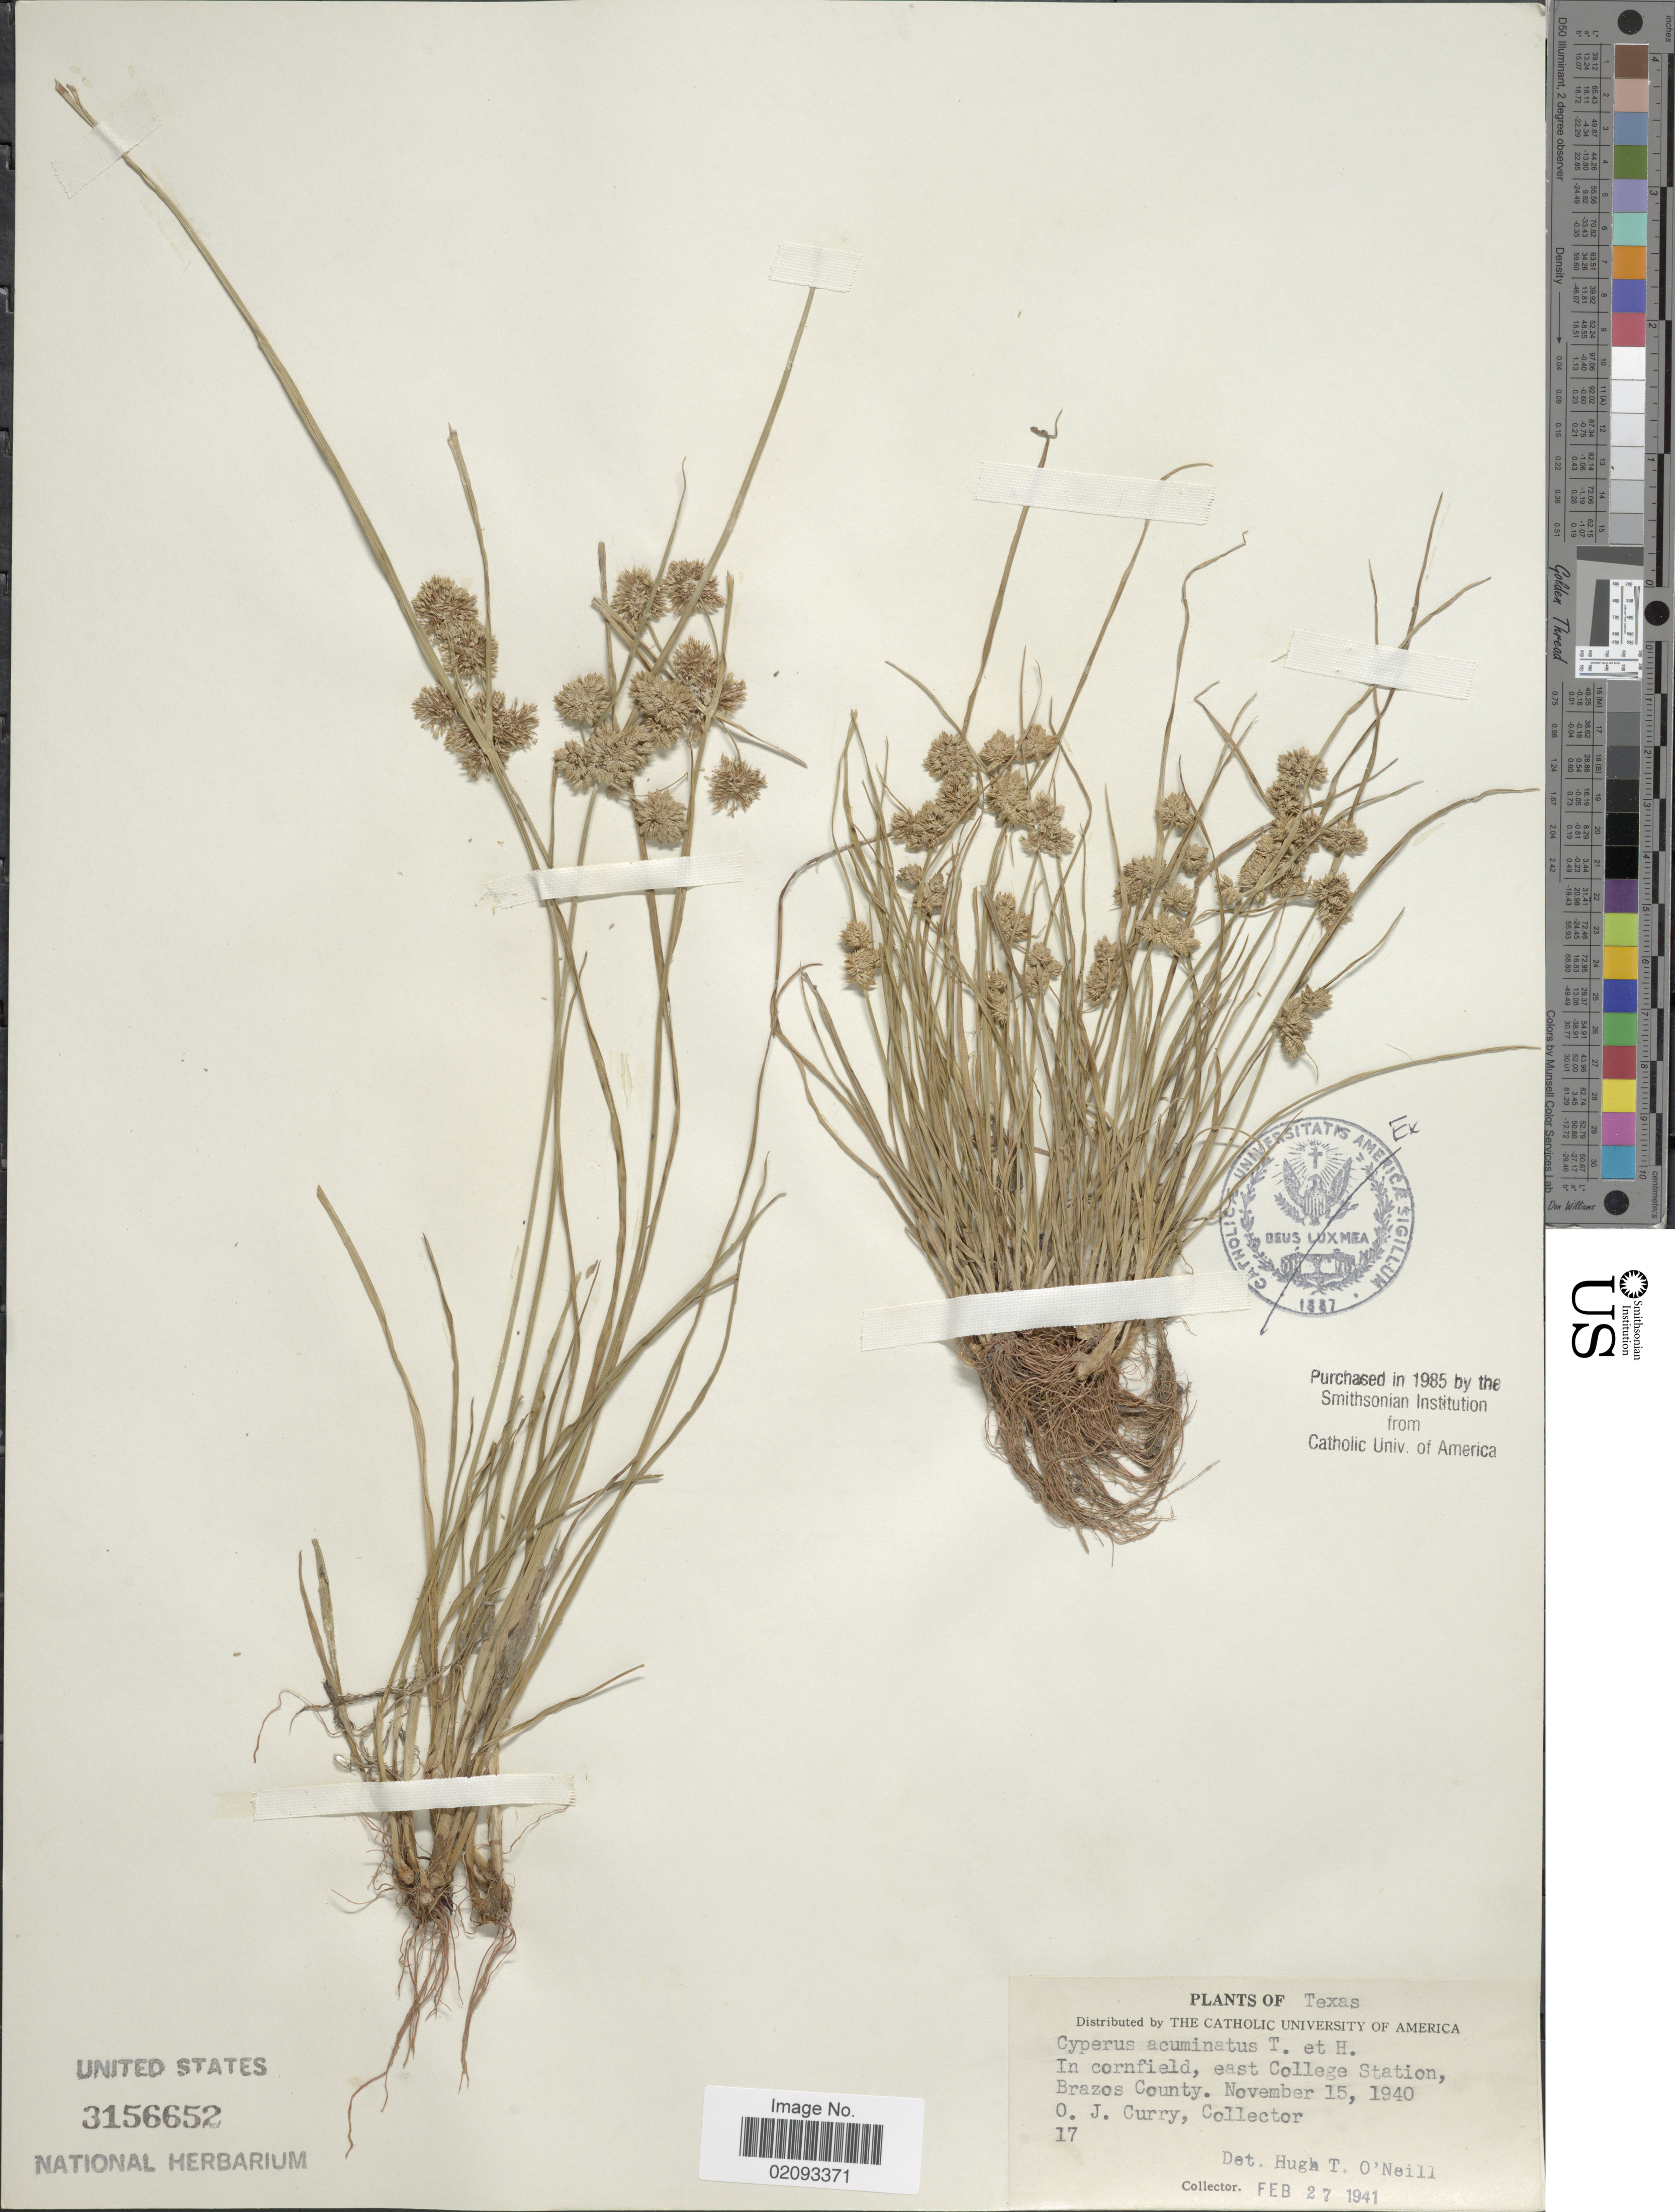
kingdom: Plantae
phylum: Tracheophyta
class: Liliopsida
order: Poales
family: Cyperaceae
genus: Cyperus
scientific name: Cyperus acuminatus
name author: Torr. & Hook.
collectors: O. Curry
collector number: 17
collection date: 1940-11-15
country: United States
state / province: Texas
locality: East College Station, Brazos County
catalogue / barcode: US 3156652